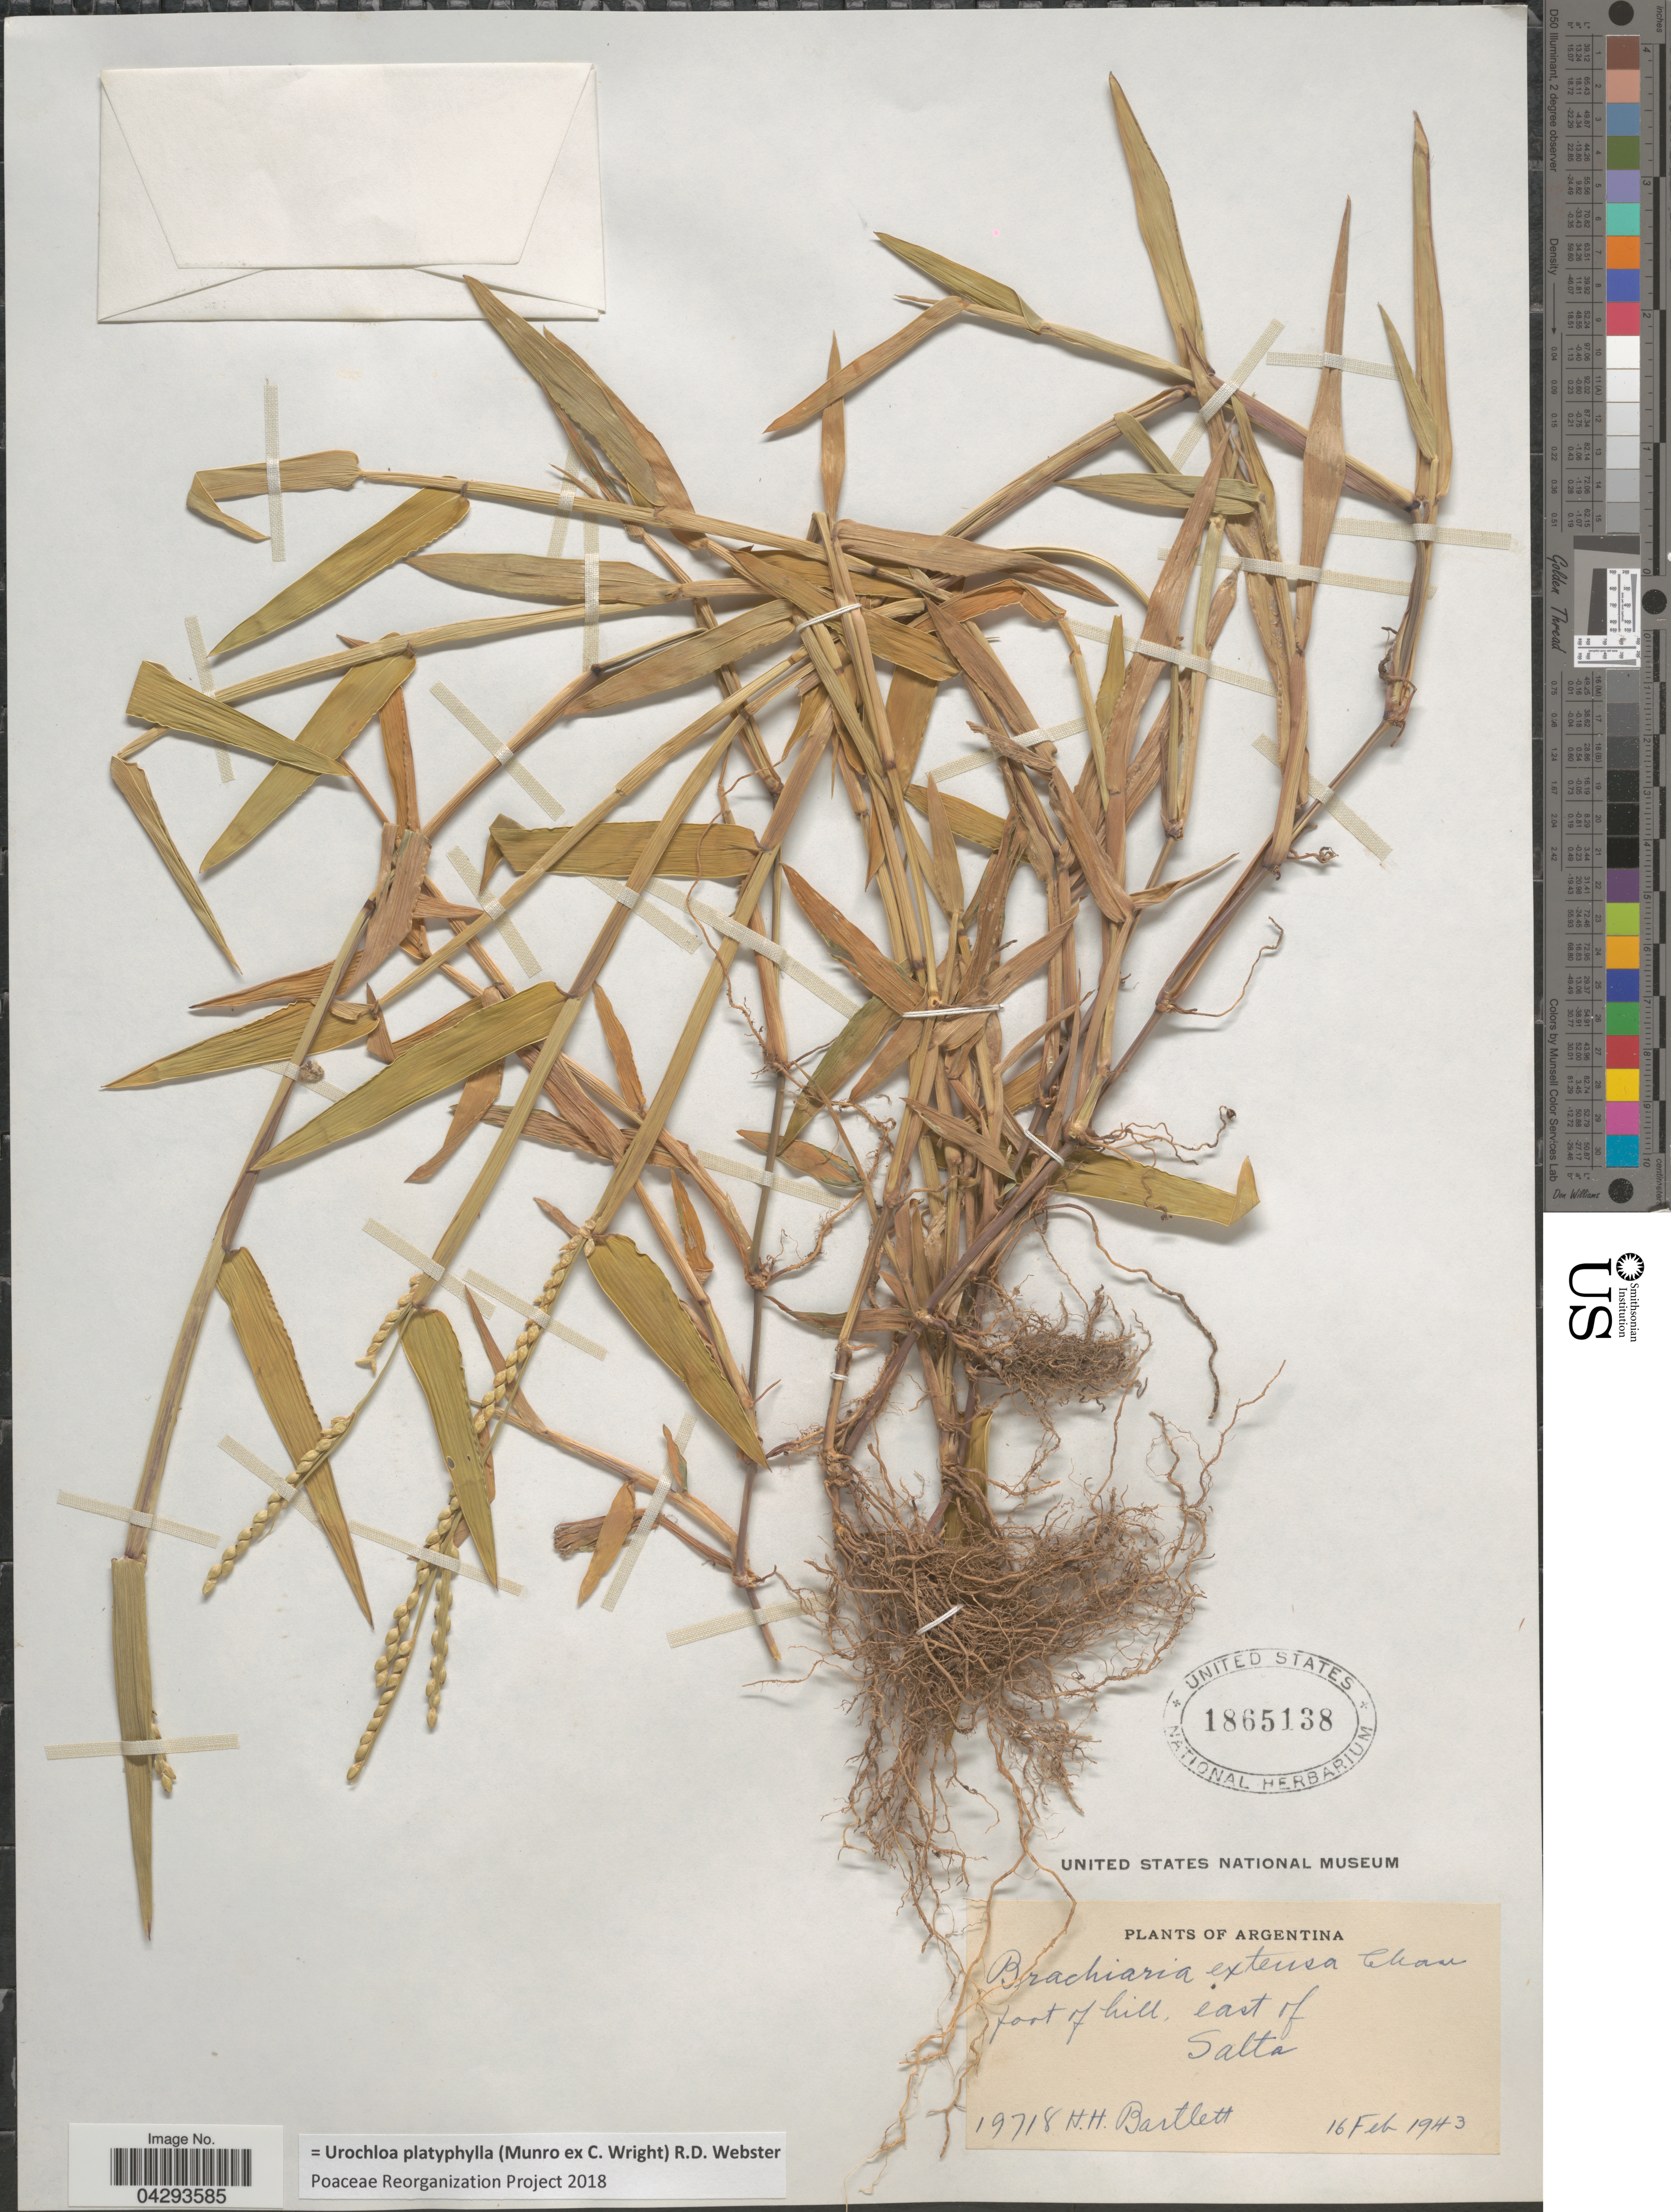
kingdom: Plantae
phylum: Tracheophyta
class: Liliopsida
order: Poales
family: Poaceae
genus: Urochloa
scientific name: Urochloa platyphylla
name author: (Munro ex C. Wright) R.D. Webster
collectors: H. H. Bartlett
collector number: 19718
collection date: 1943-02-16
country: Argentina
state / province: Salta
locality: Foot of hill, east of Salta.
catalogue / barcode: US 1865138